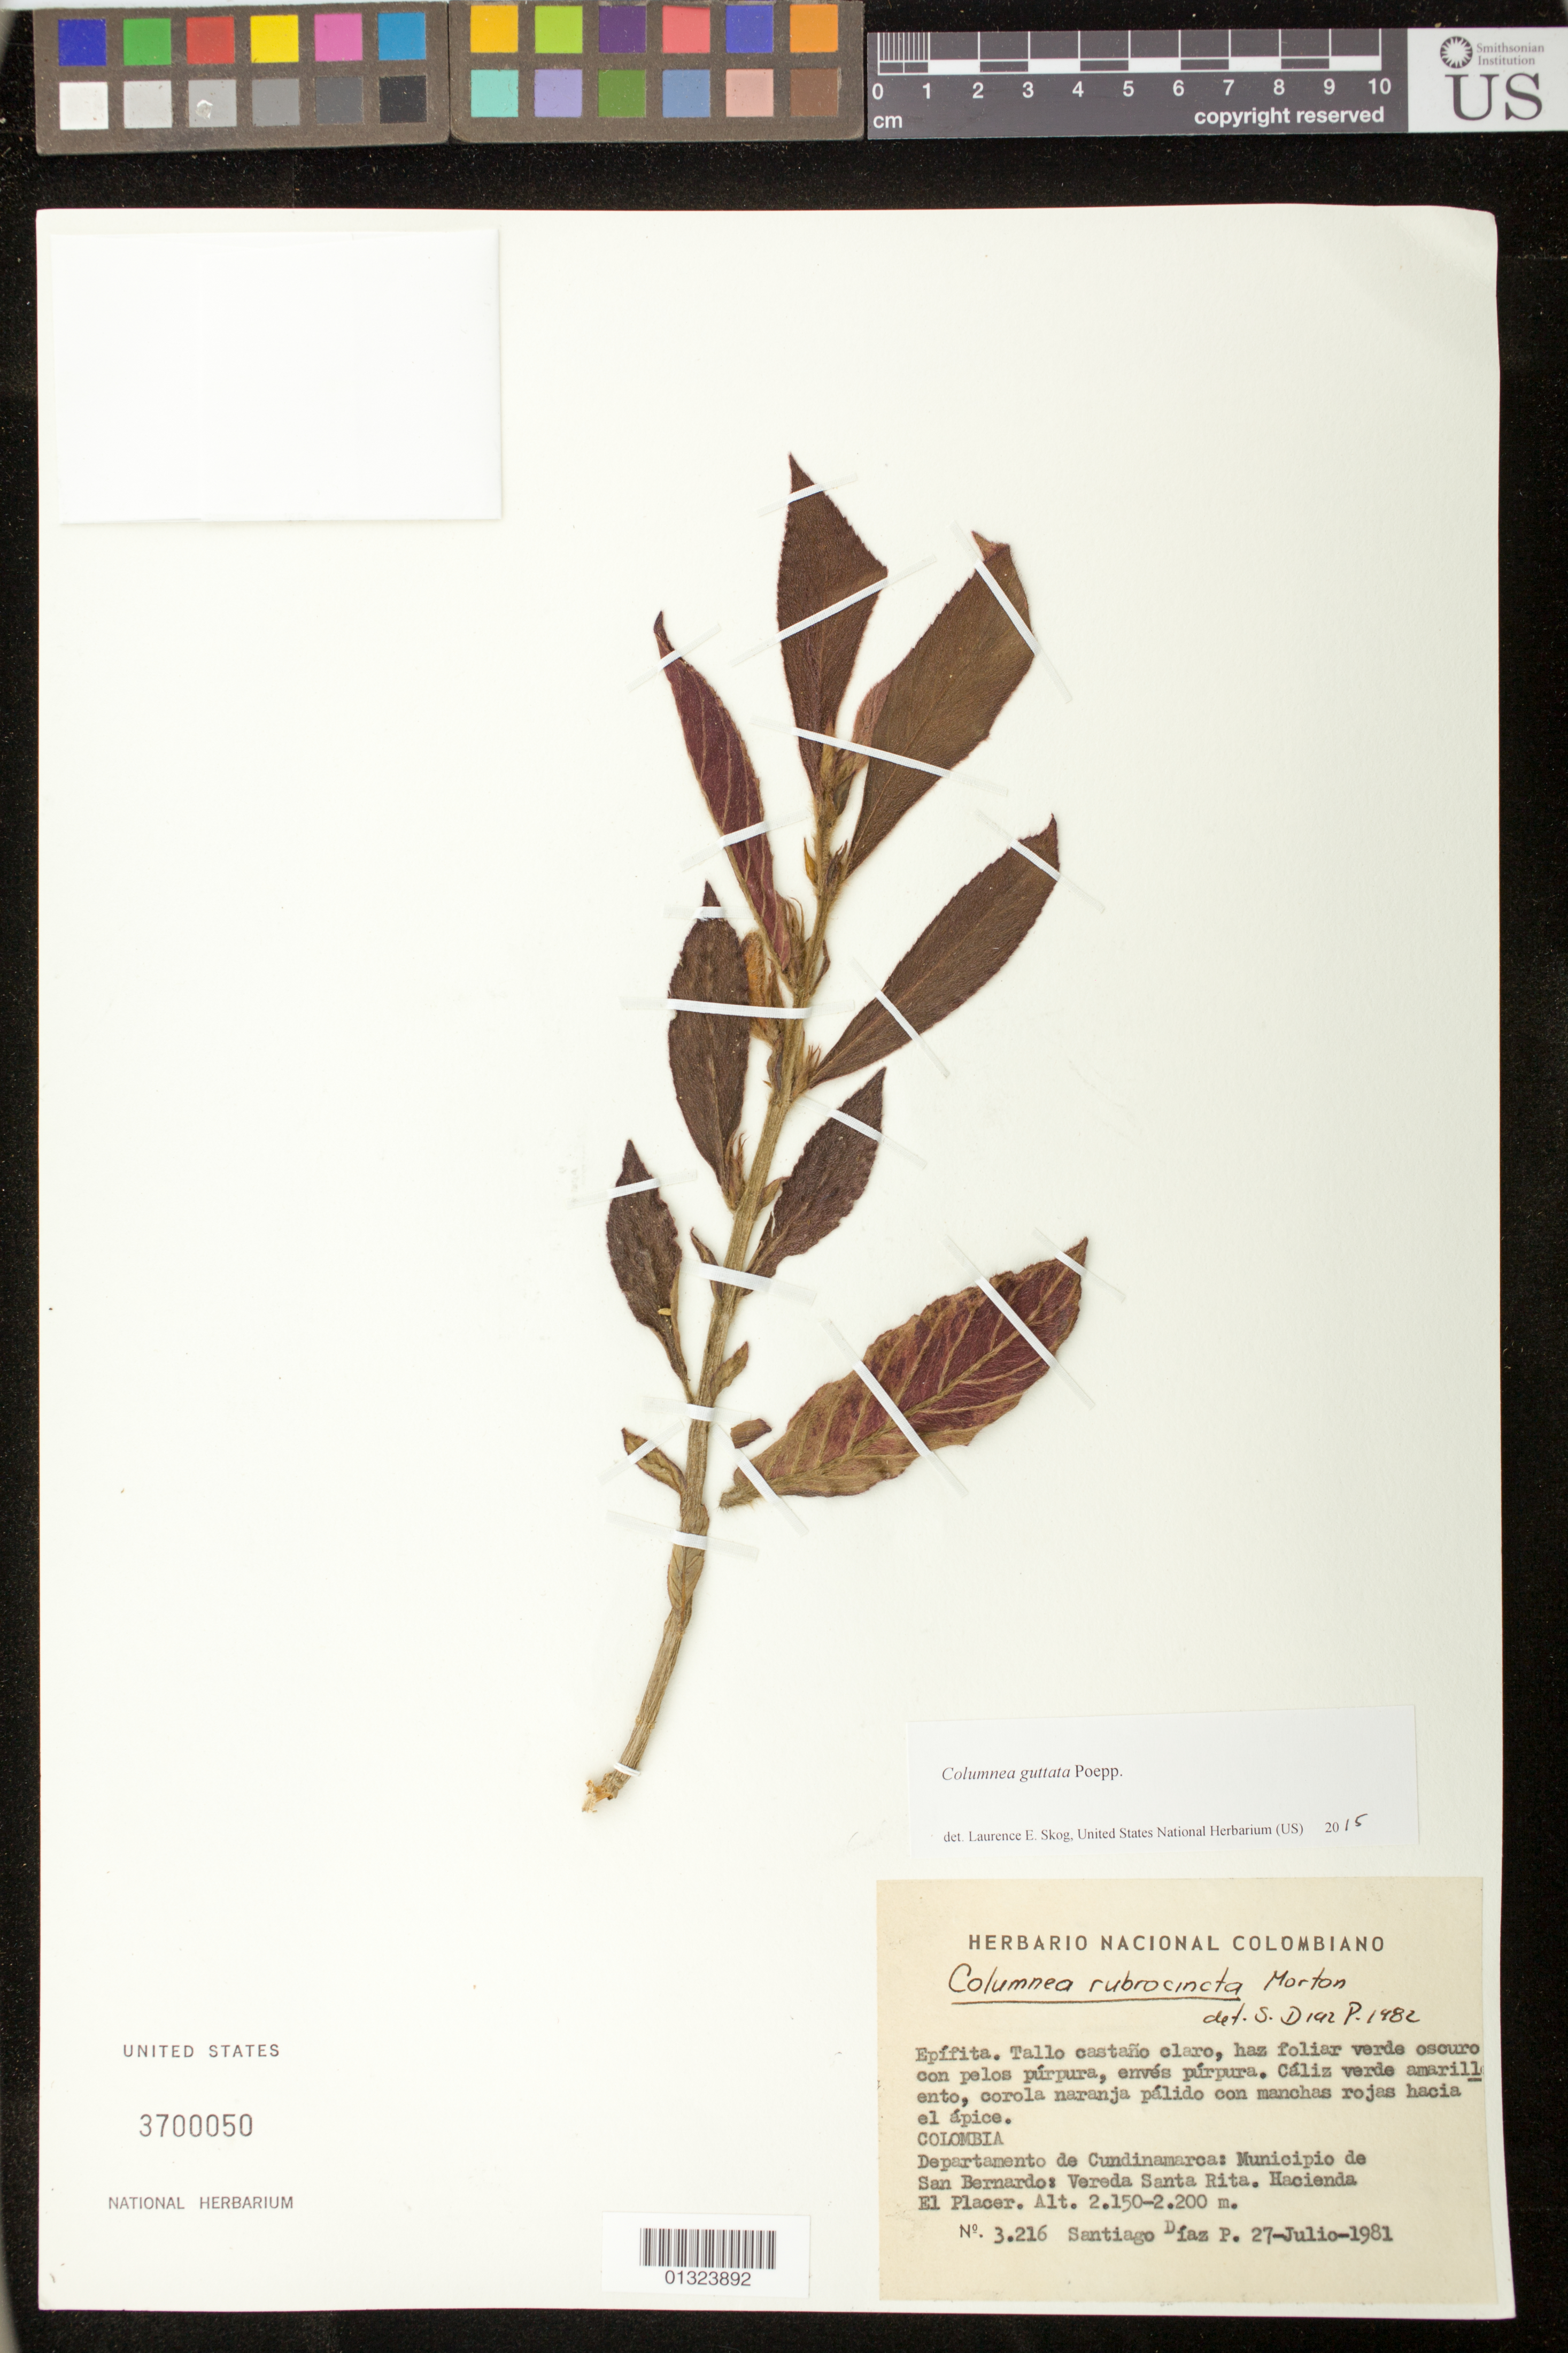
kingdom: Plantae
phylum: Tracheophyta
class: Magnoliopsida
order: Lamiales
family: Gesneriaceae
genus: Columnea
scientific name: Columnea guttata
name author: Poepp.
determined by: Skog, Laurence E.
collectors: S. Díaz Píedrahíta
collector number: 3.216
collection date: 1981-07-27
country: Colombia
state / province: Cundinamarca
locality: Municipio de San Bernardo; Vereda Santa Rita. Hacienda El Placer.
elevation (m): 2150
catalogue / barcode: US 3700050